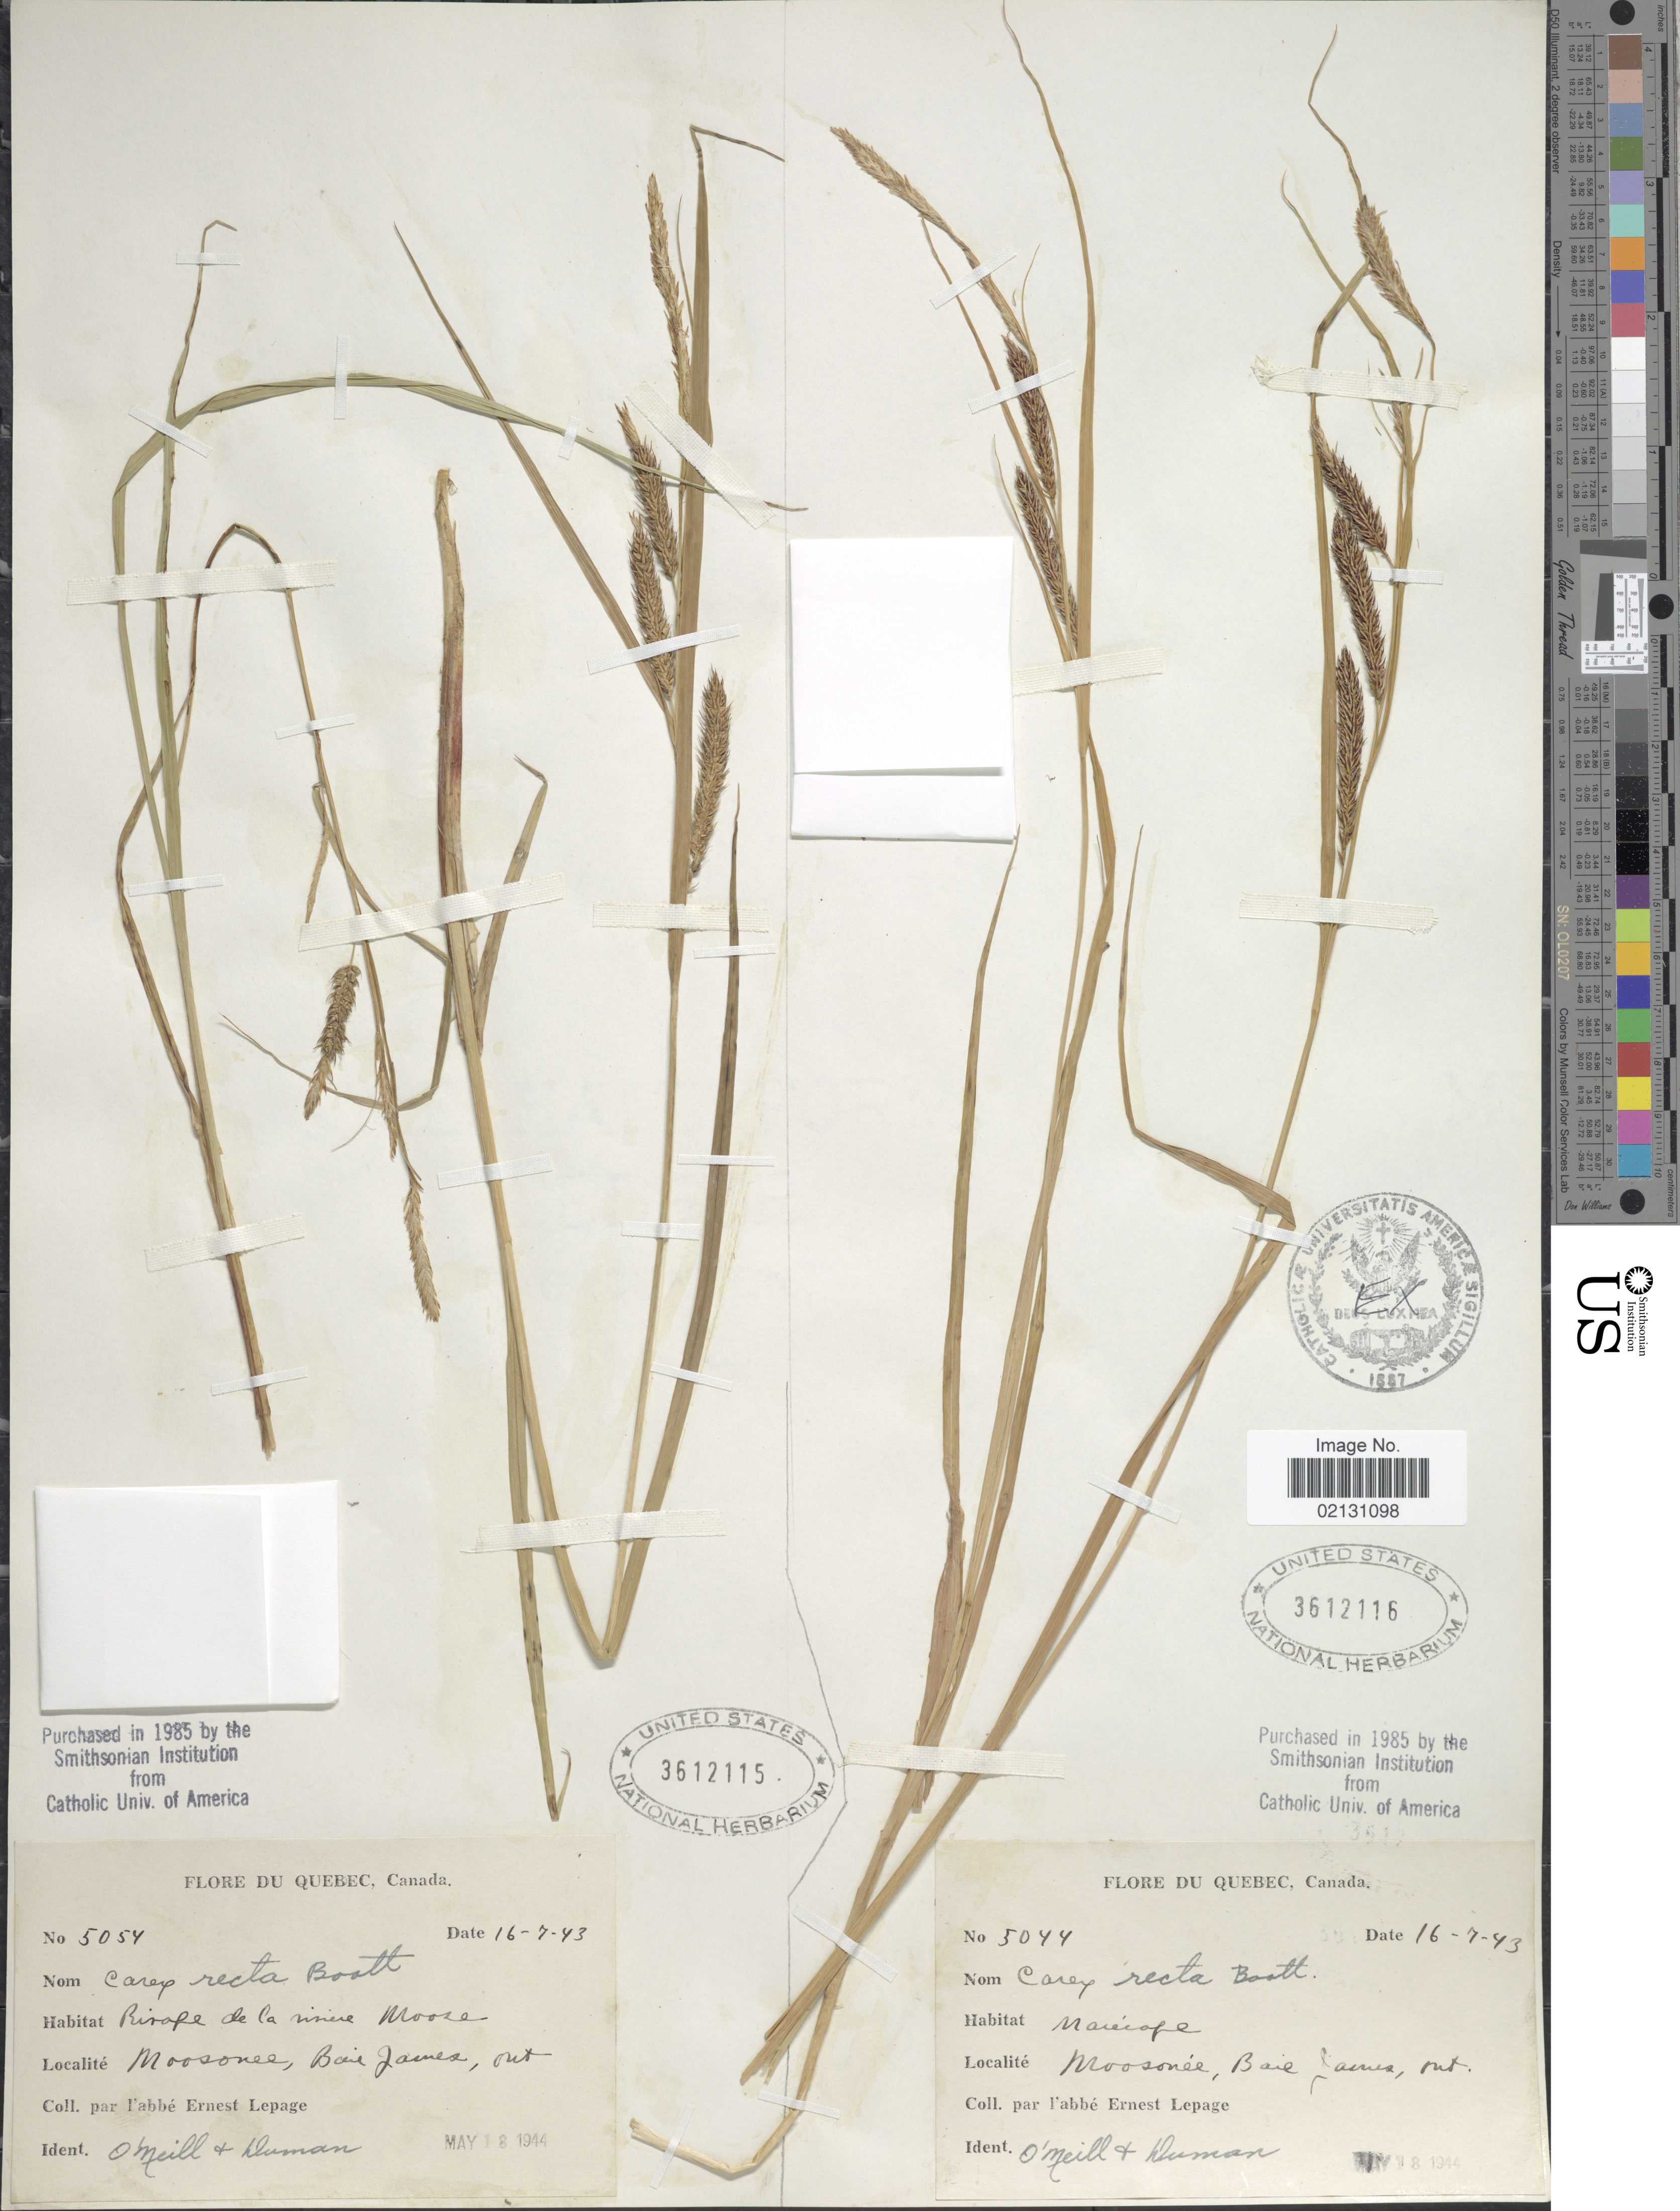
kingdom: Plantae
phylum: Tracheophyta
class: Liliopsida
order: Poales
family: Cyperaceae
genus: Carex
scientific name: Carex recta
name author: Boott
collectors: E. Lepage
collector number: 5044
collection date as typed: Transcribed d/m/y: 16/7/43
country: Canada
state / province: Ontario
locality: Marécage, Moosoné, Baie James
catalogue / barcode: US 3612116-2